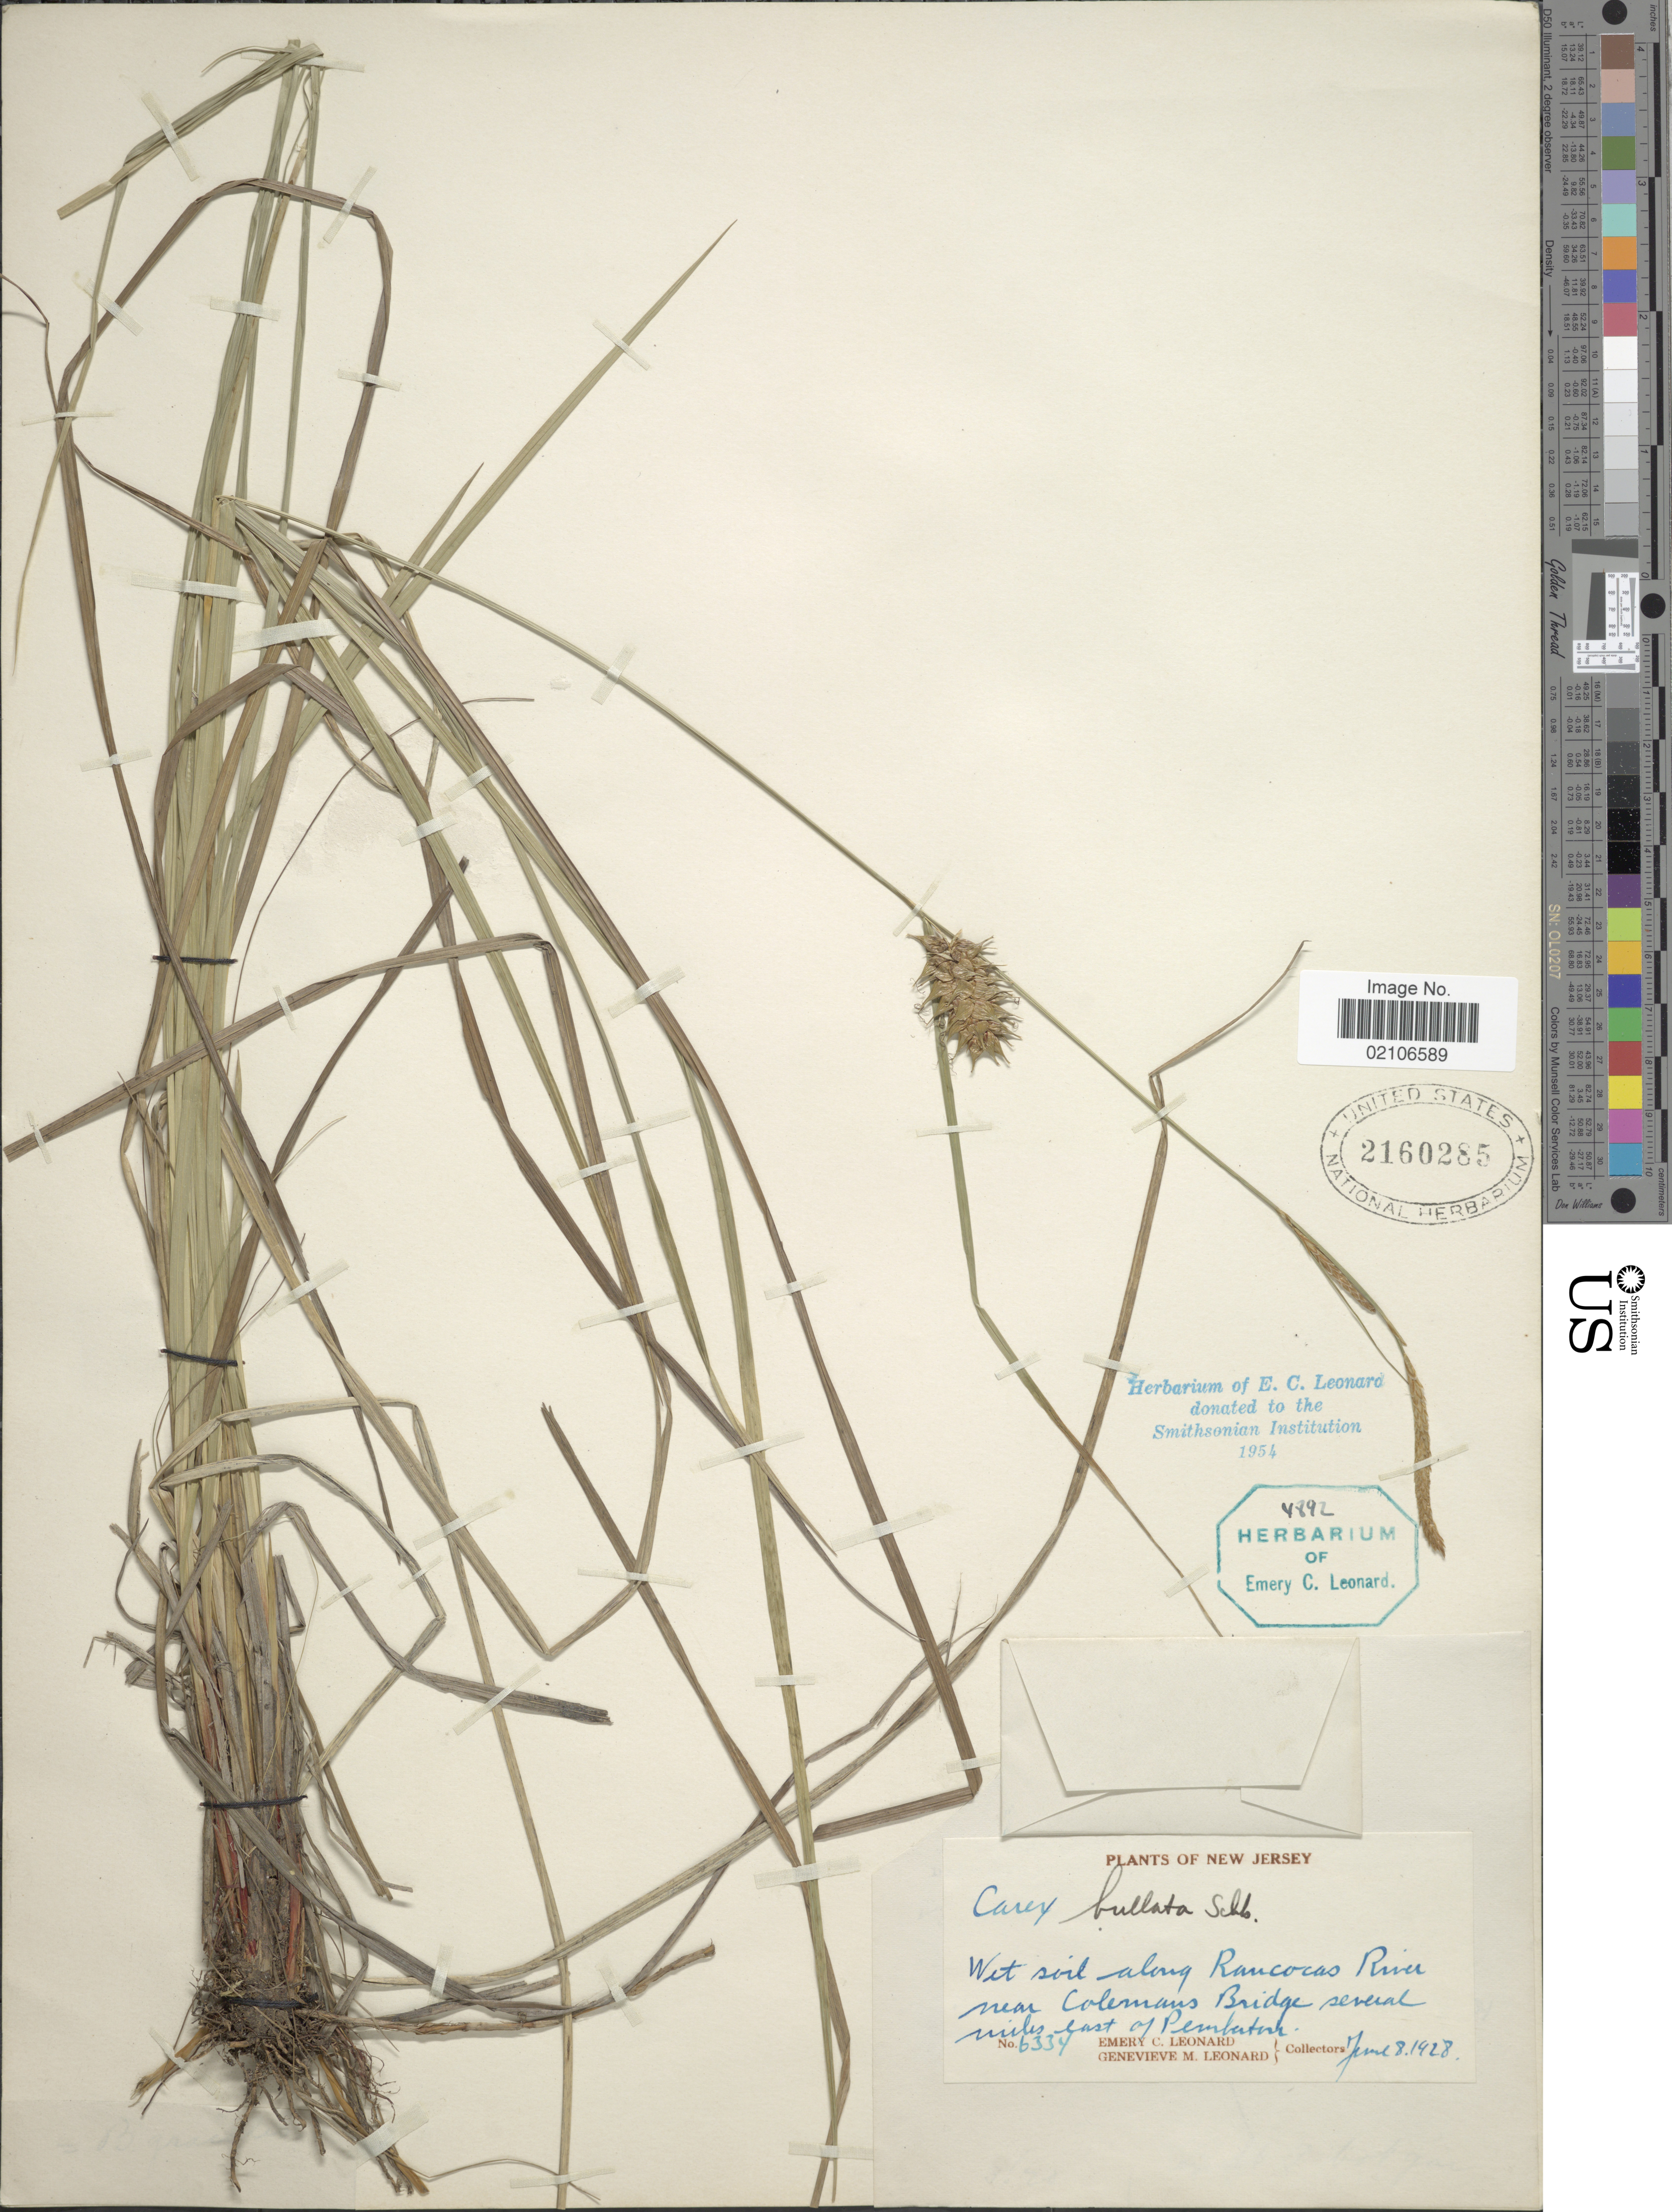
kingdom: Plantae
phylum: Tracheophyta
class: Liliopsida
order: Poales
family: Cyperaceae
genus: Carex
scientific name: Carex bullata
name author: Schkuhr ex Willd.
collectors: E. C. Leonard & G. M. Leonard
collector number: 6334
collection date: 1928-06-08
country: United States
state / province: New Jersey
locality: Wet thicket along Rancocas River near Colesmans Bridge several miles east of Pemberton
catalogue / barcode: US 2160285